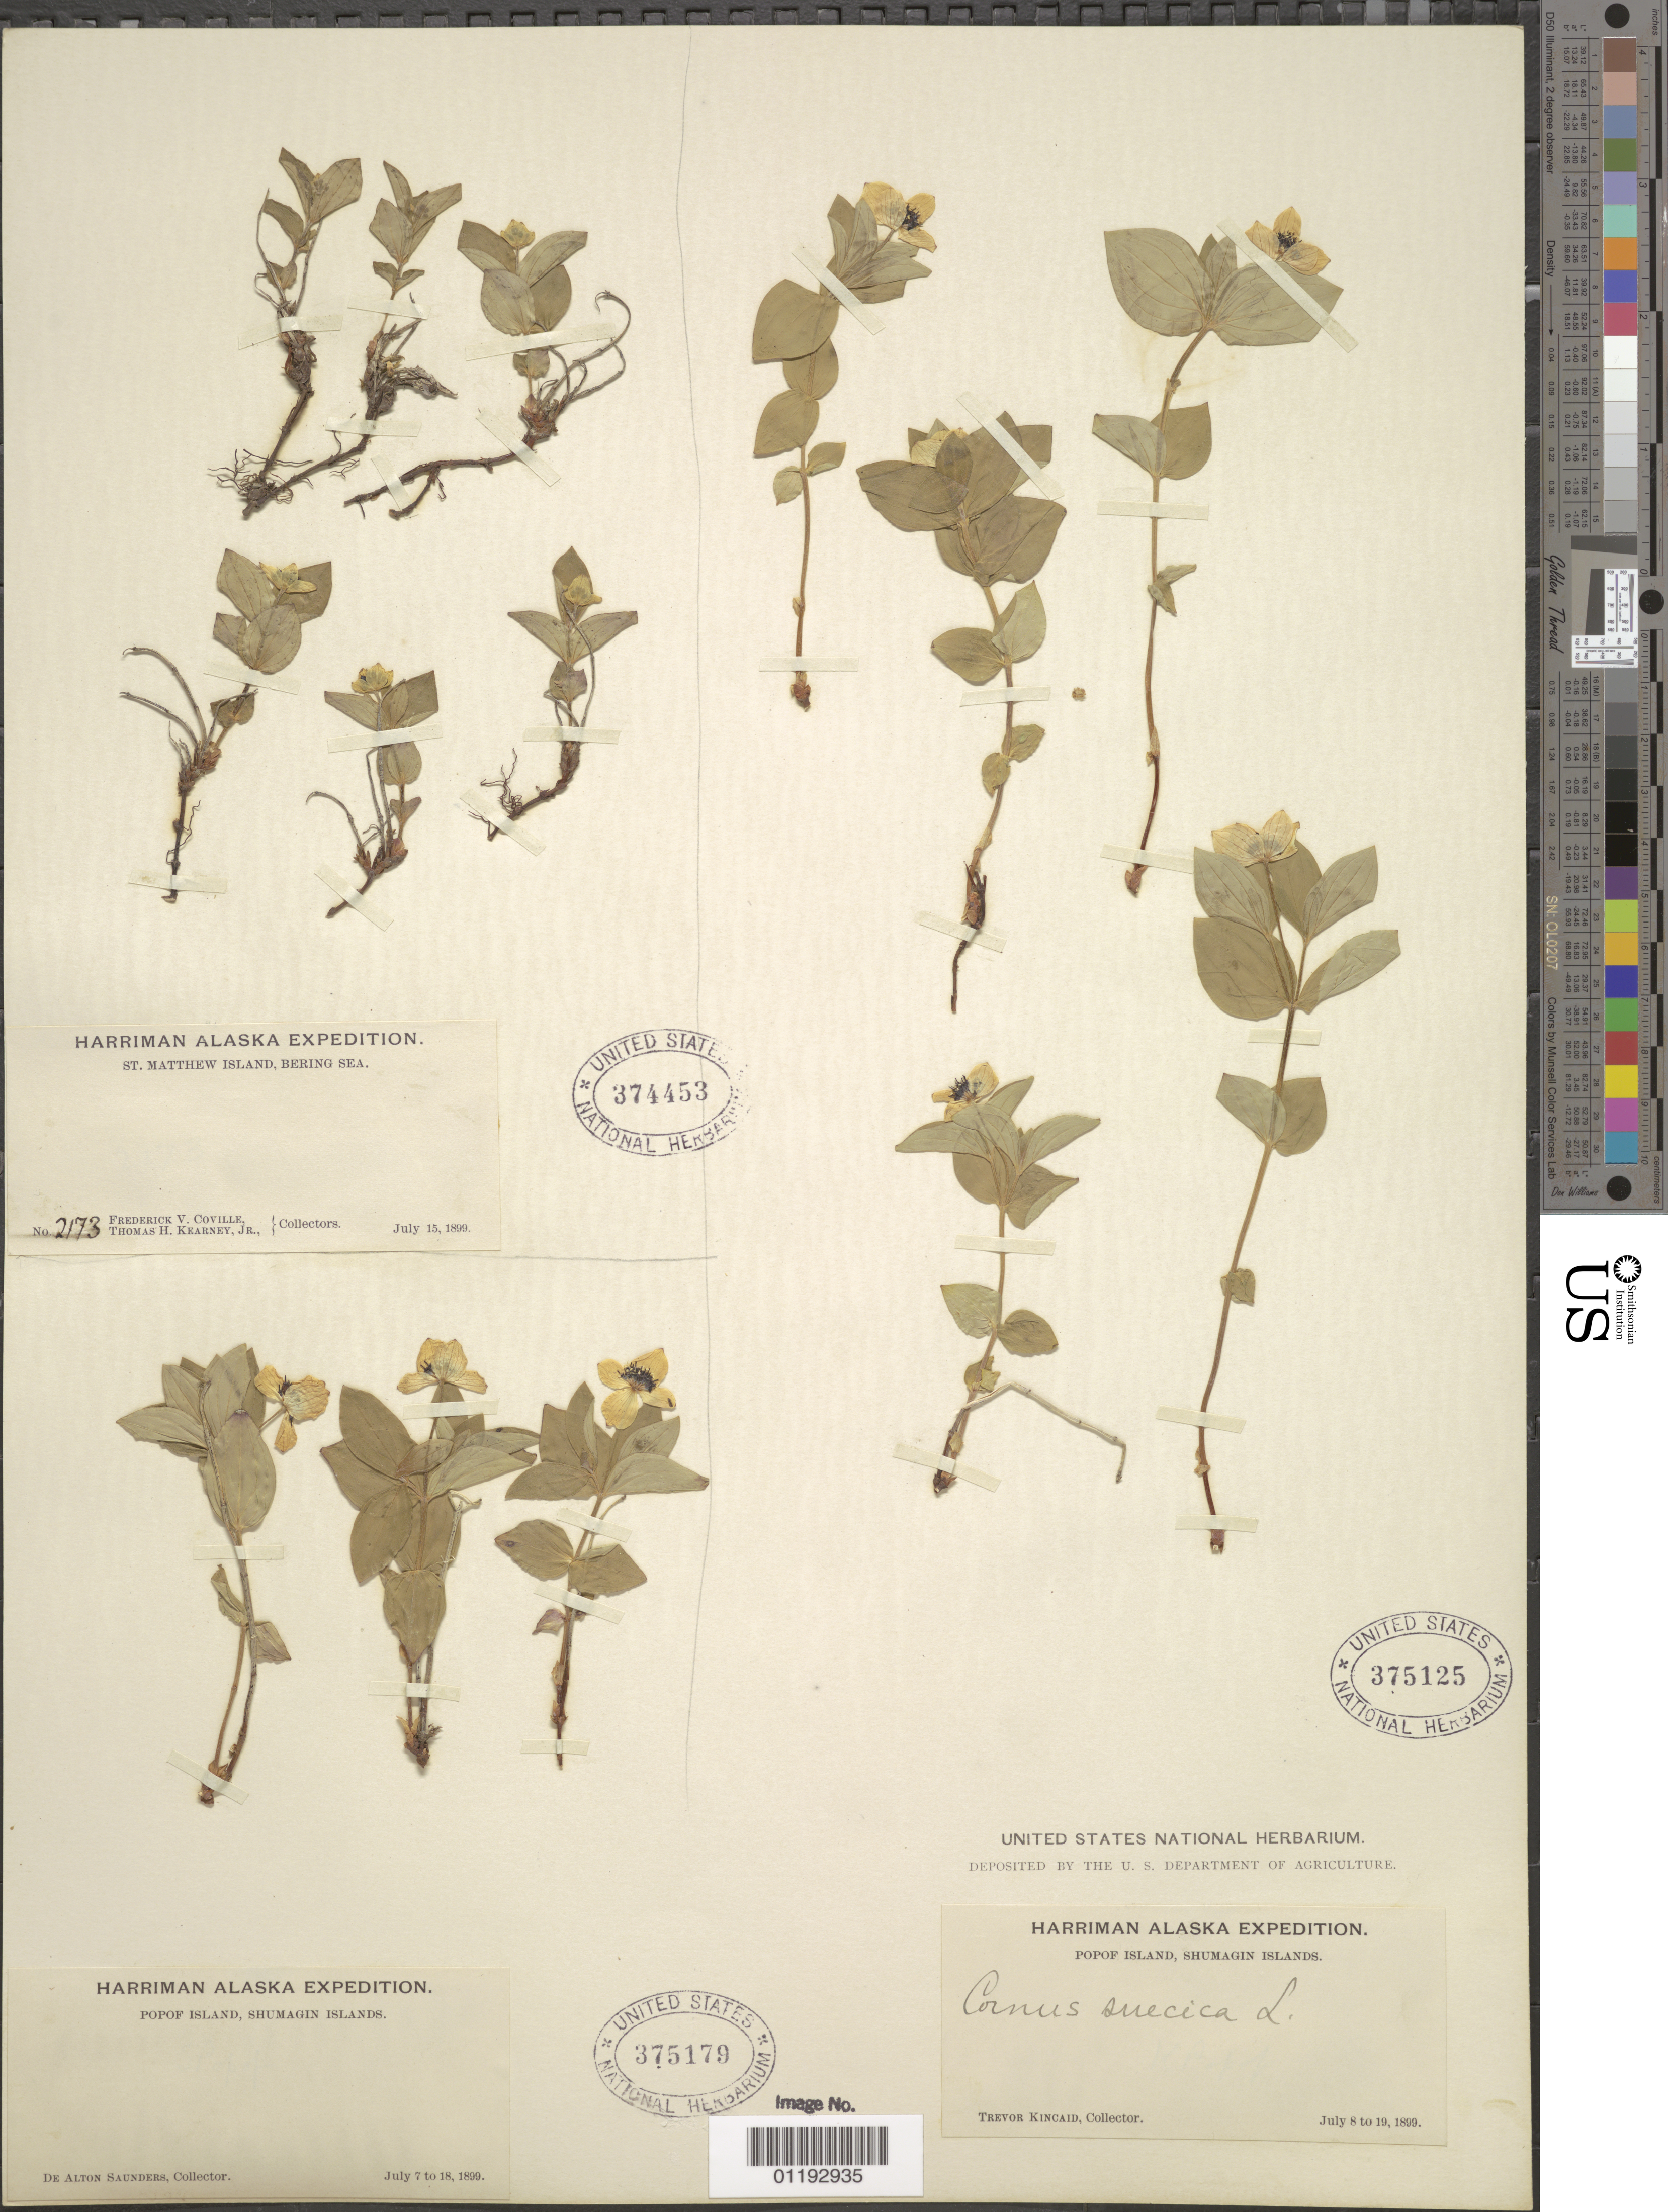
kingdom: Plantae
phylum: Tracheophyta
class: Magnoliopsida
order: Cornales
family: Cornaceae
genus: Cornus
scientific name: Cornus suecica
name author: L.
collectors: T. C. Kincaid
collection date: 1899-07-08/1899-07-19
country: United States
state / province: Alaska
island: Popof Island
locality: Popof Island, Shumagin Islands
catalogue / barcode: US 375125